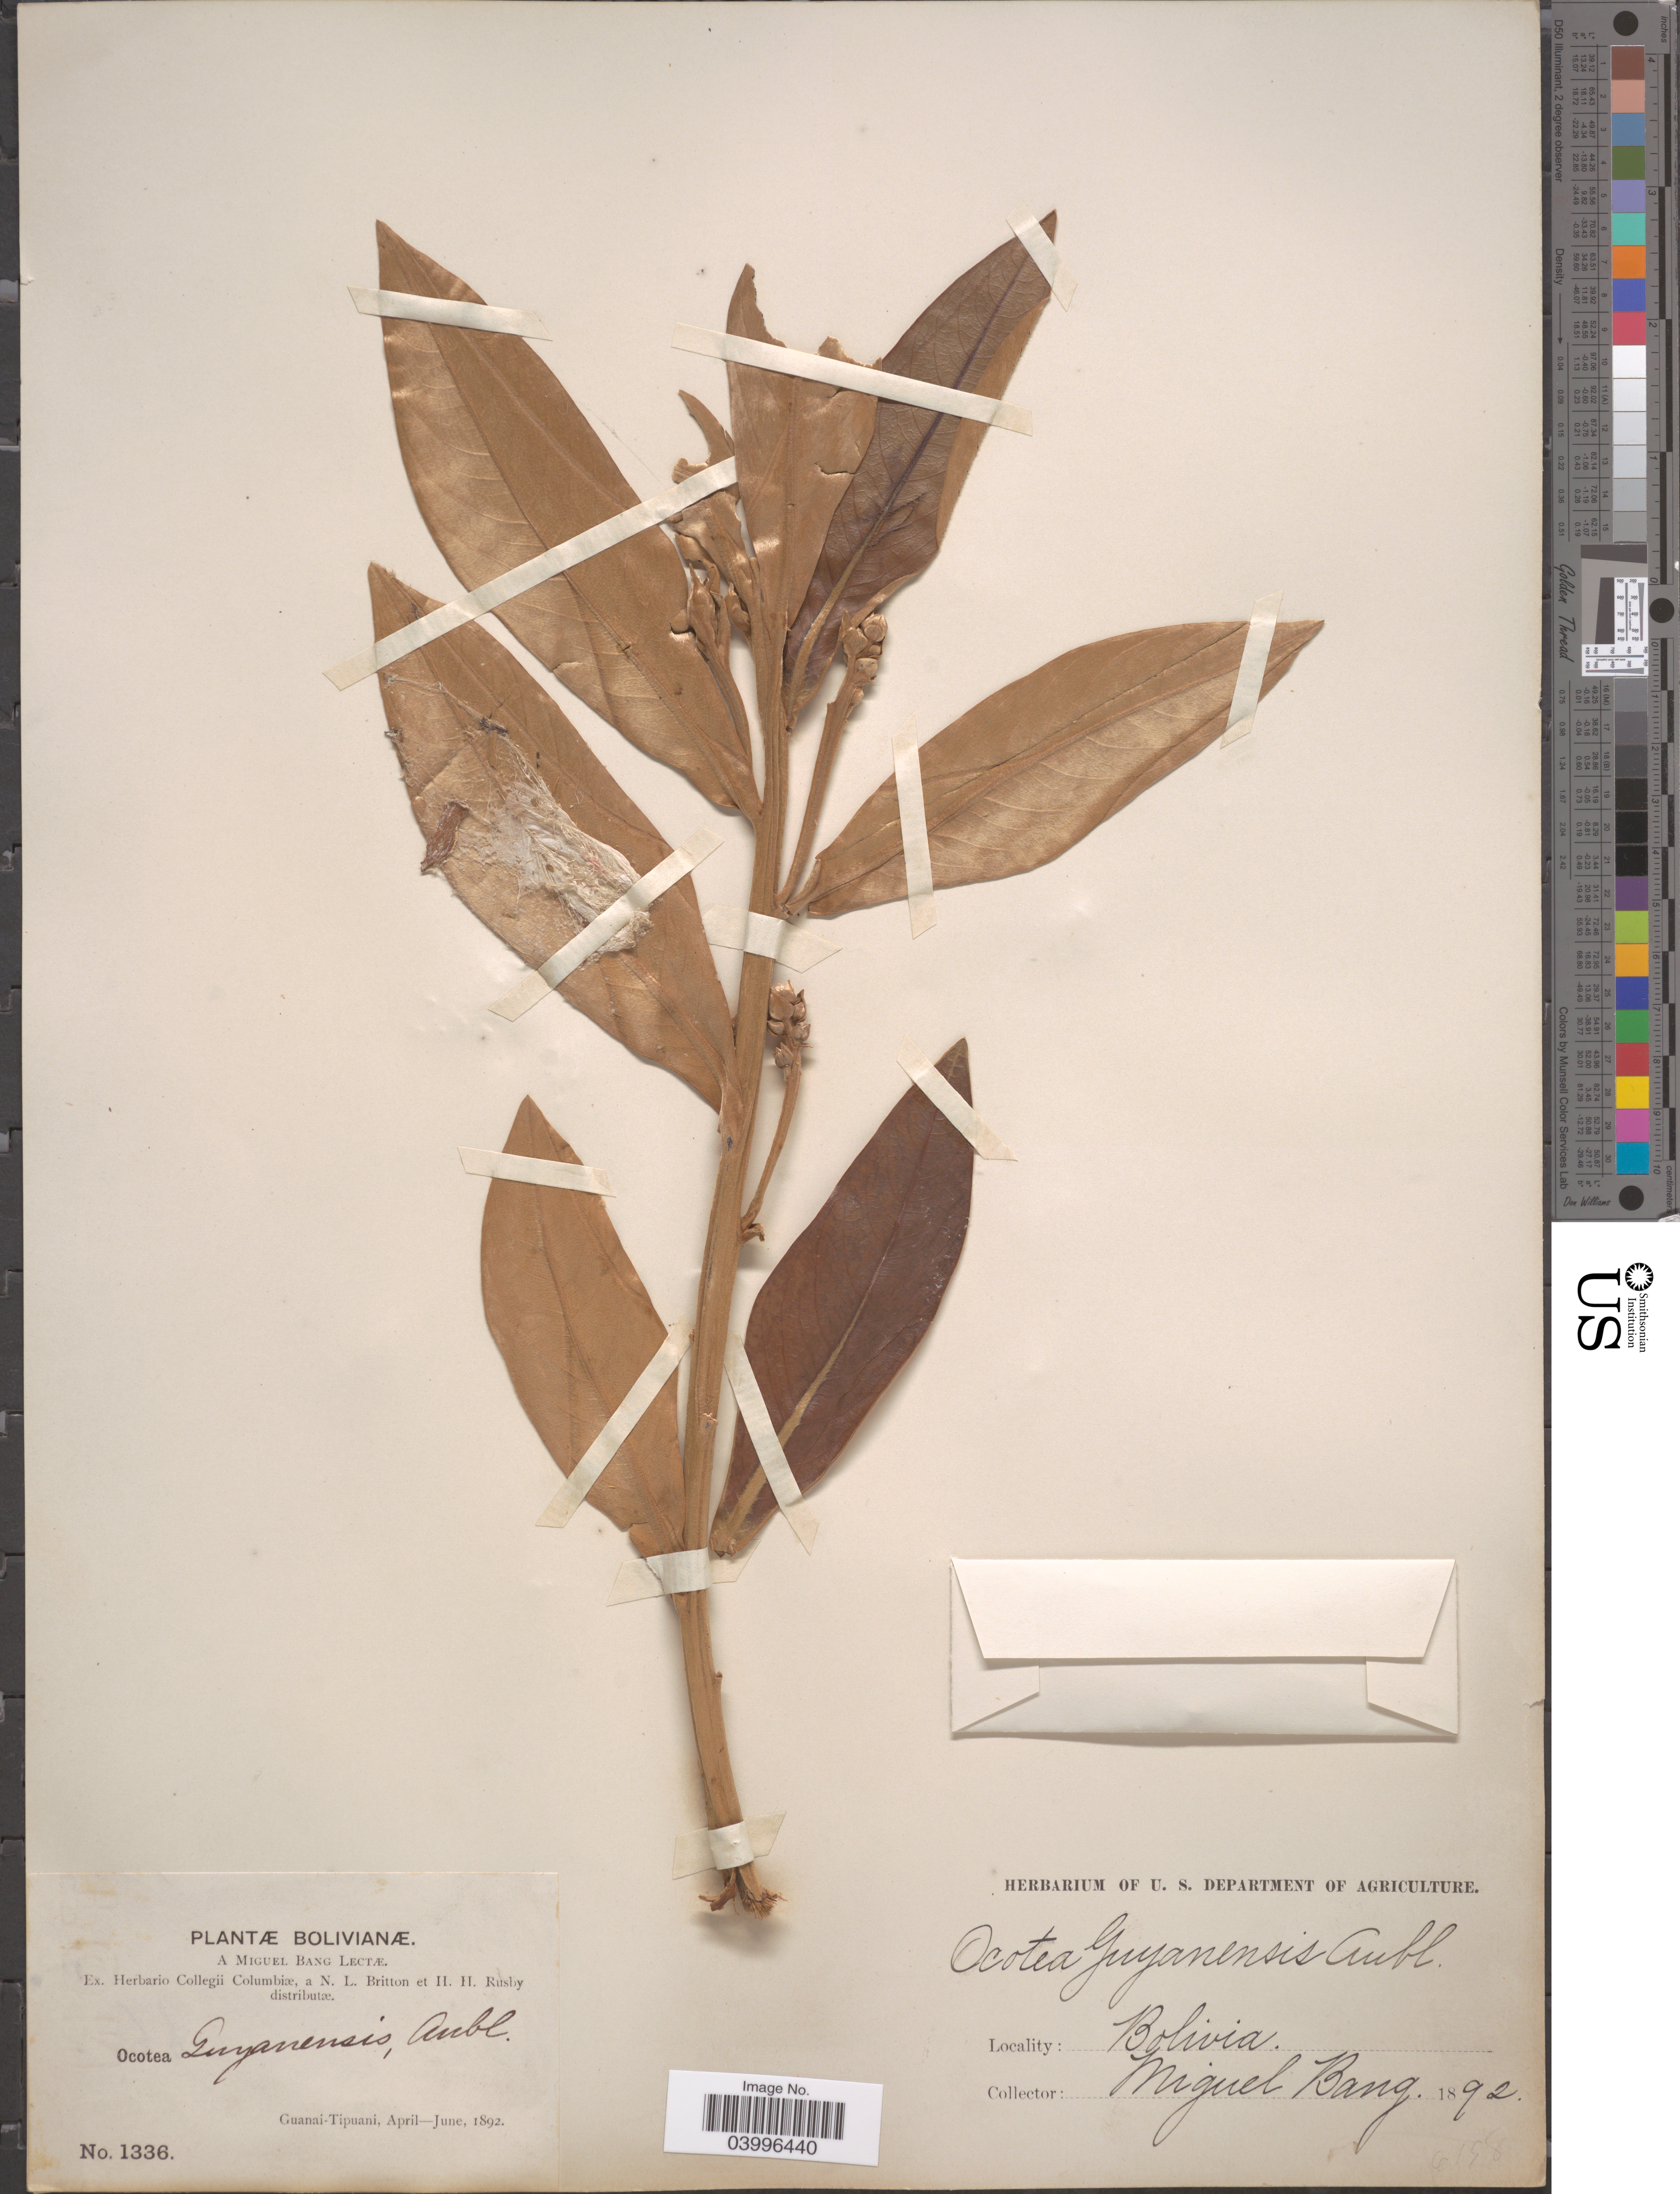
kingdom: Plantae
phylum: Tracheophyta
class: Magnoliopsida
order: Laurales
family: Lauraceae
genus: Ocotea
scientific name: Ocotea guianensis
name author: Aubl.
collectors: M. Bang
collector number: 1336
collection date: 1892-04/1892-06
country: Bolivia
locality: Guanai-Tipuani.